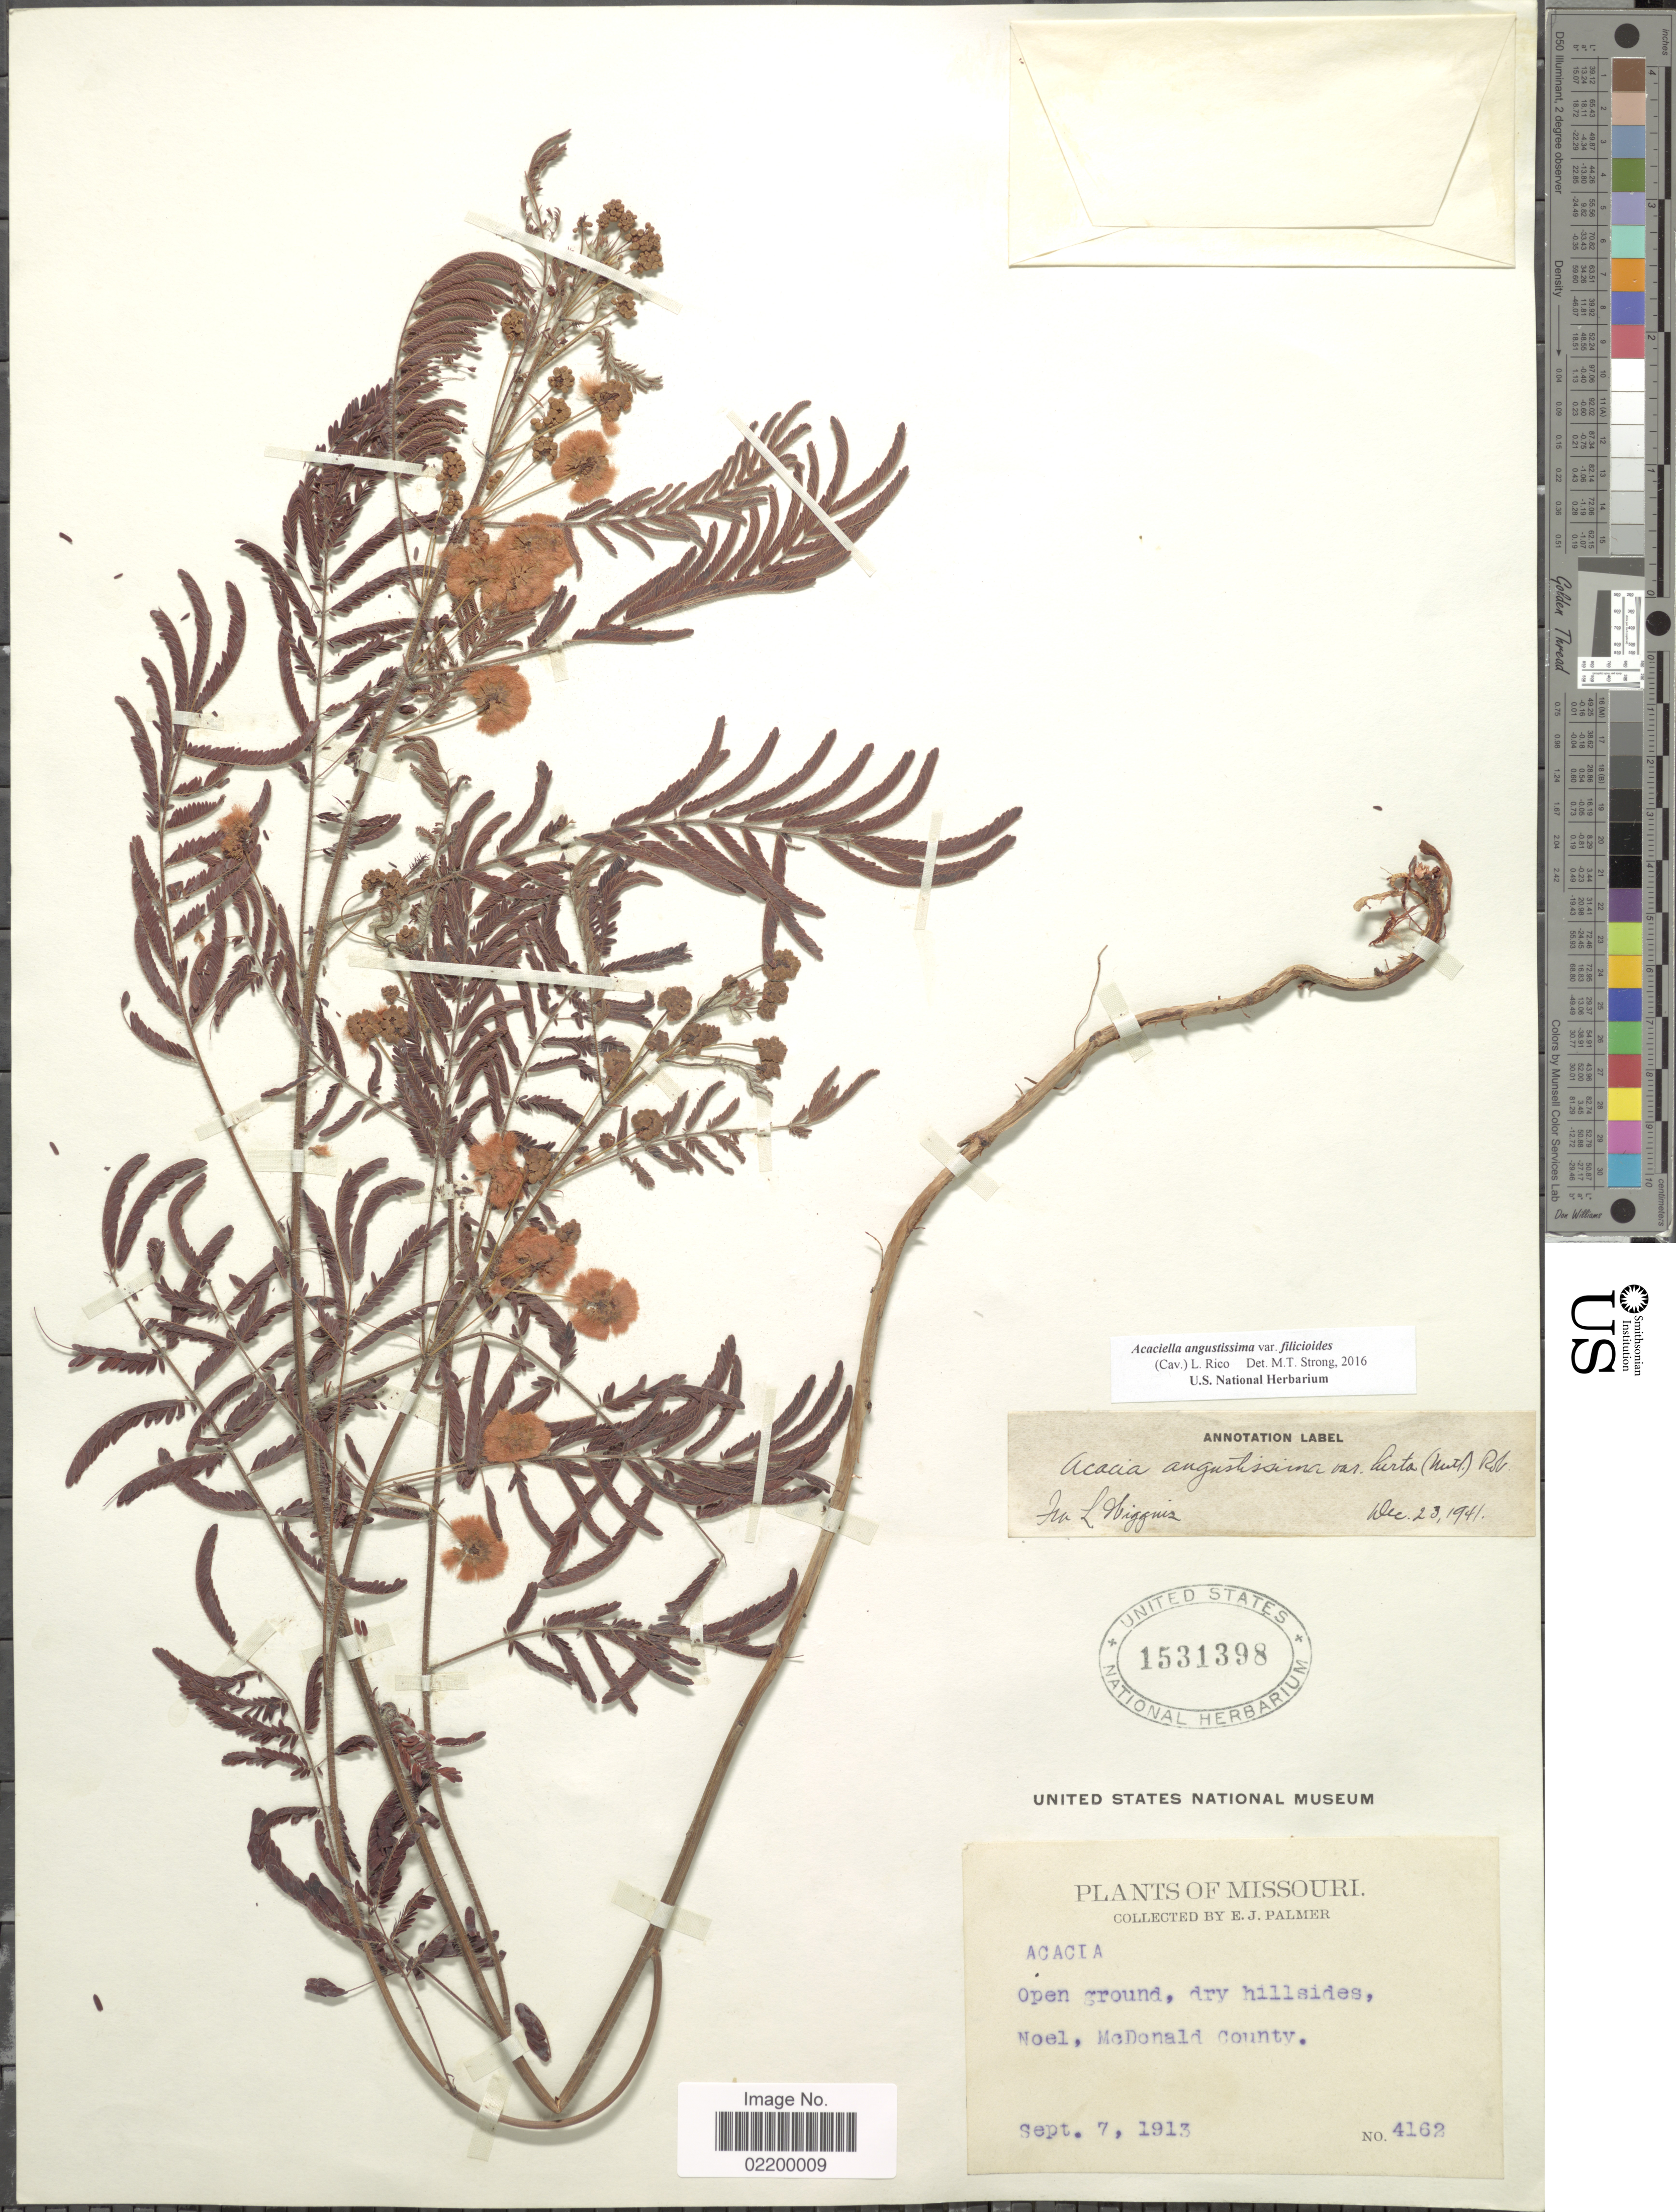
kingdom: Plantae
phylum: Tracheophyta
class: Magnoliopsida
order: Fabales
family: Fabaceae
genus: Acaciella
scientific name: Acaciella angustissima var. filicioides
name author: (Cav.) L. Rico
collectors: E. J. Palmer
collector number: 4162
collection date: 1913-09-07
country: United States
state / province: Missouri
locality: Noel, McDonald County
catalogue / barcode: US 1531398